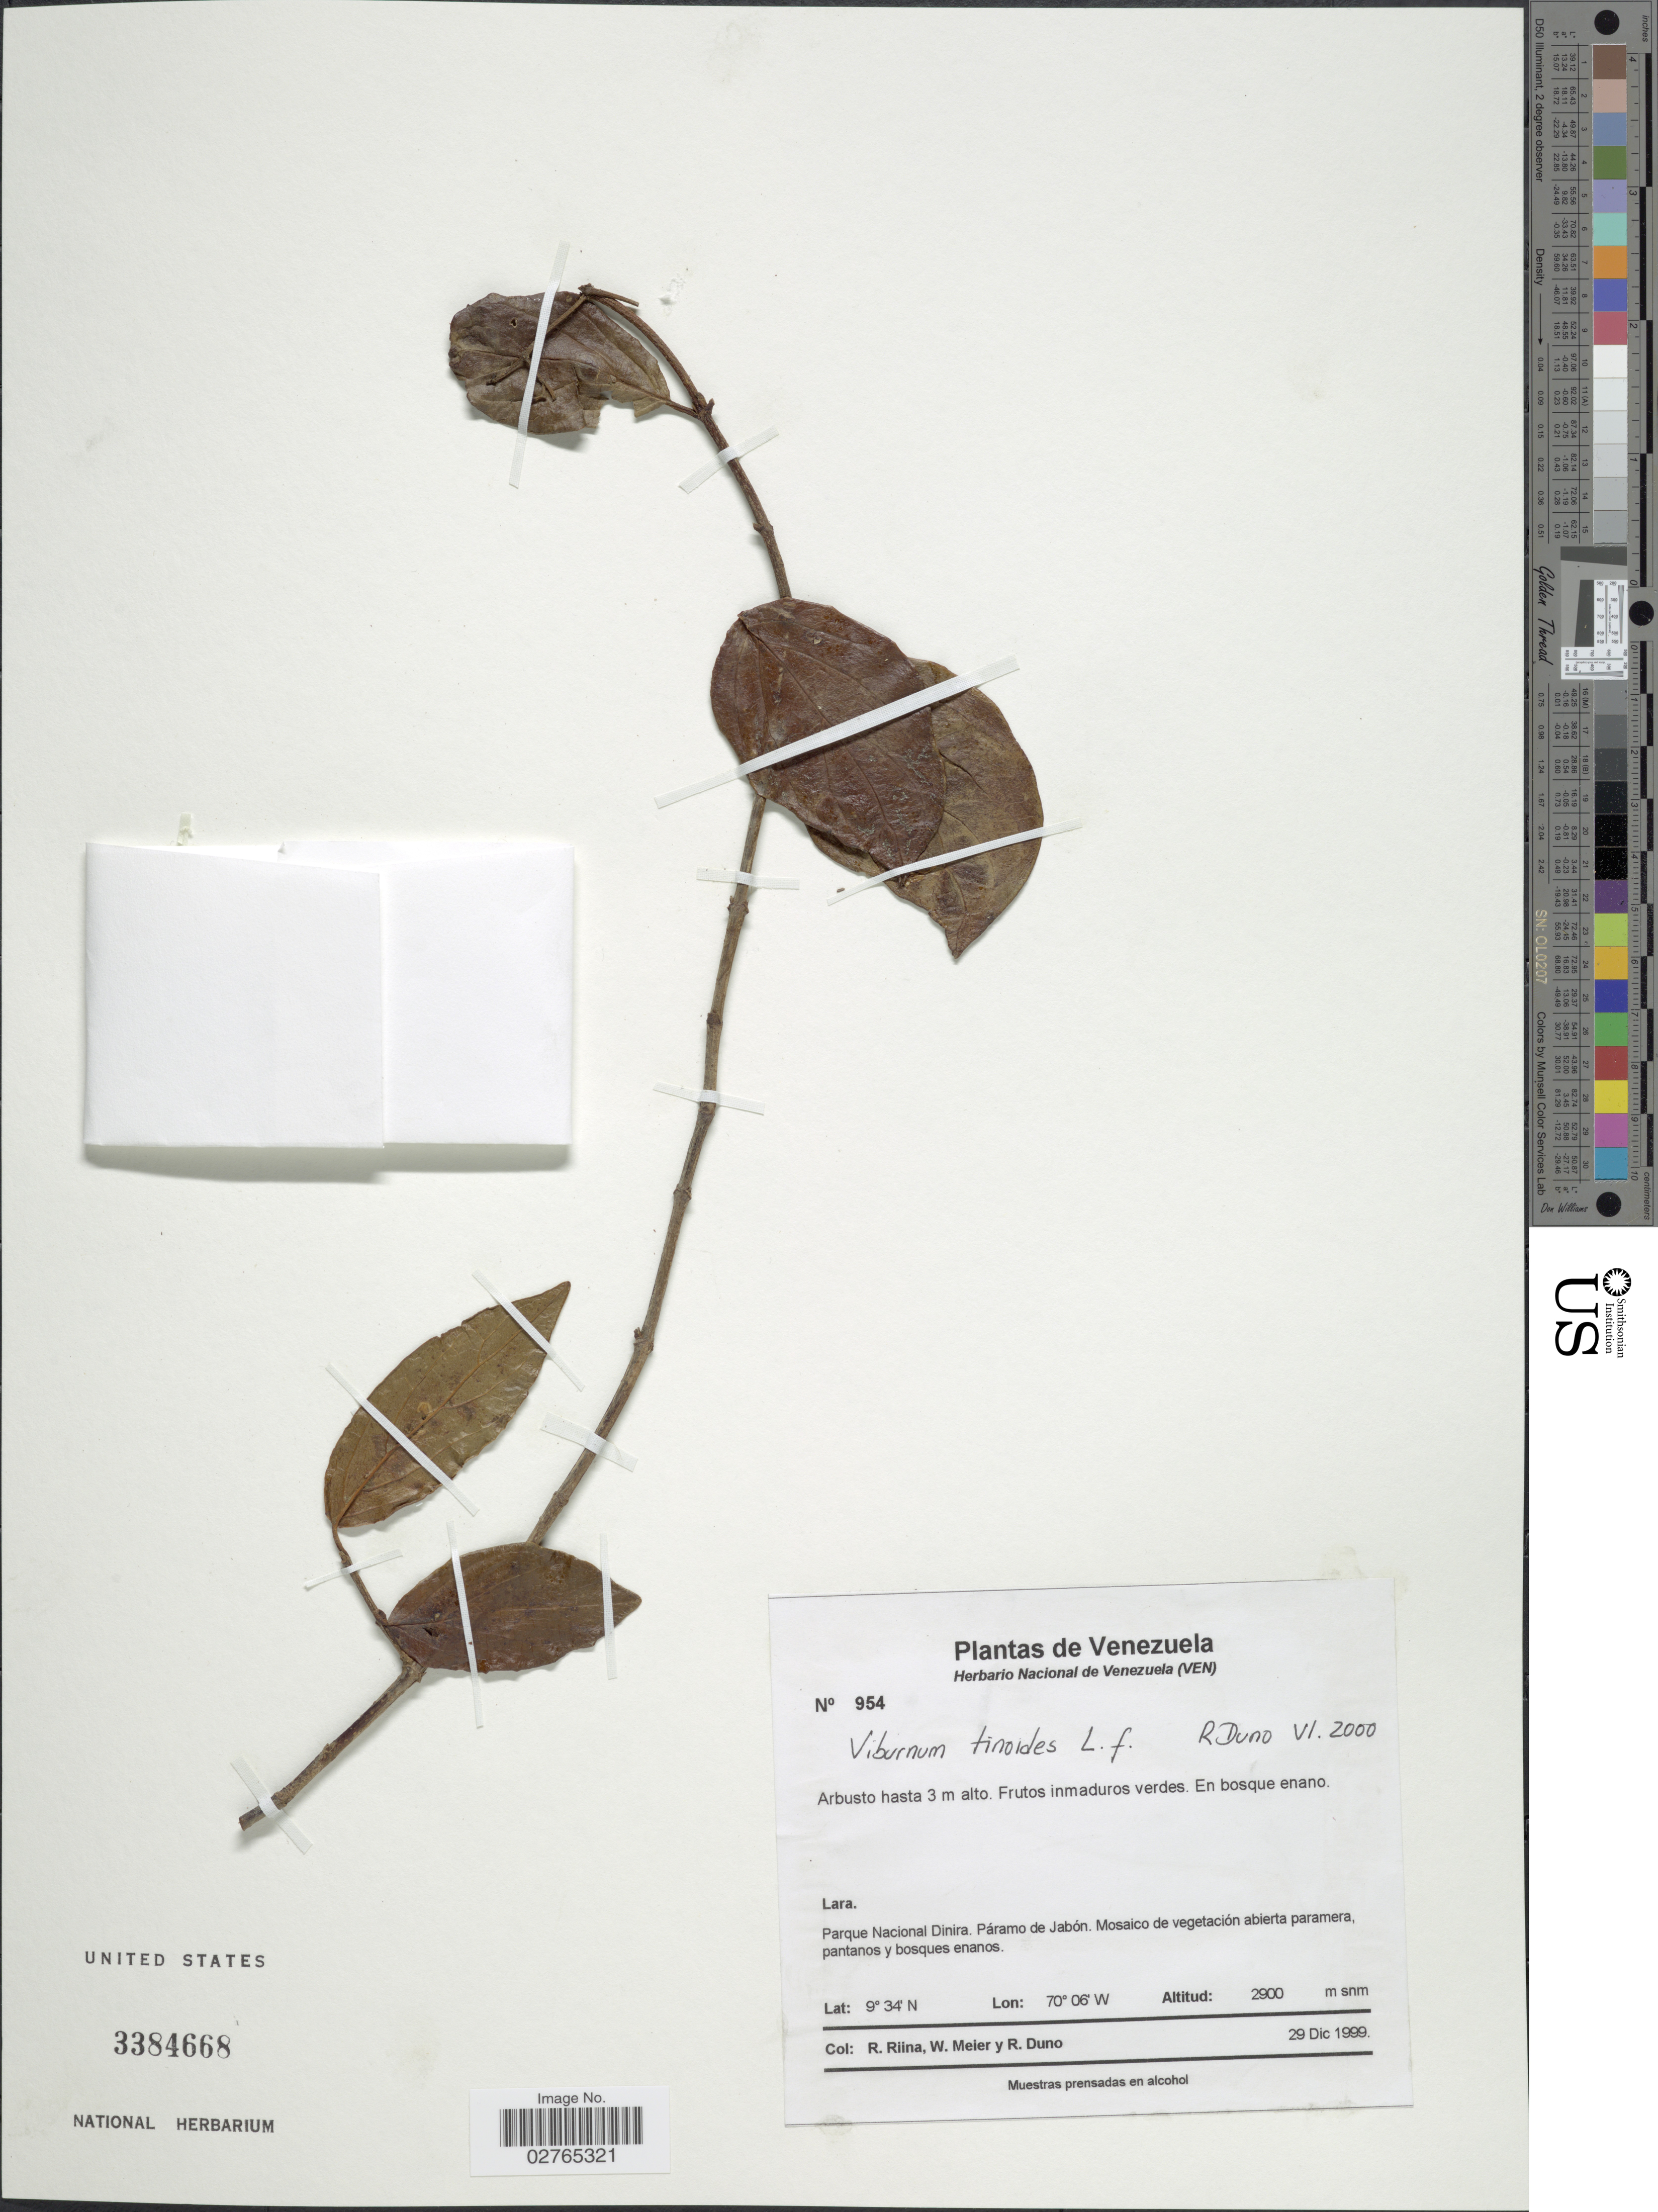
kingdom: Plantae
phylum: Tracheophyta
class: Magnoliopsida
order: Dipsacales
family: Viburnaceae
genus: Viburnum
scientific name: Viburnum tinoides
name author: L. f.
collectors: R. Riina, W. Meier & R. Duno de Stefano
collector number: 954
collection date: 1999-12-29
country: Venezuela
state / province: Lara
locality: Parque Nacional Dinira. Páramo de Jabón.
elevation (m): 2900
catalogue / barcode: US 3384668